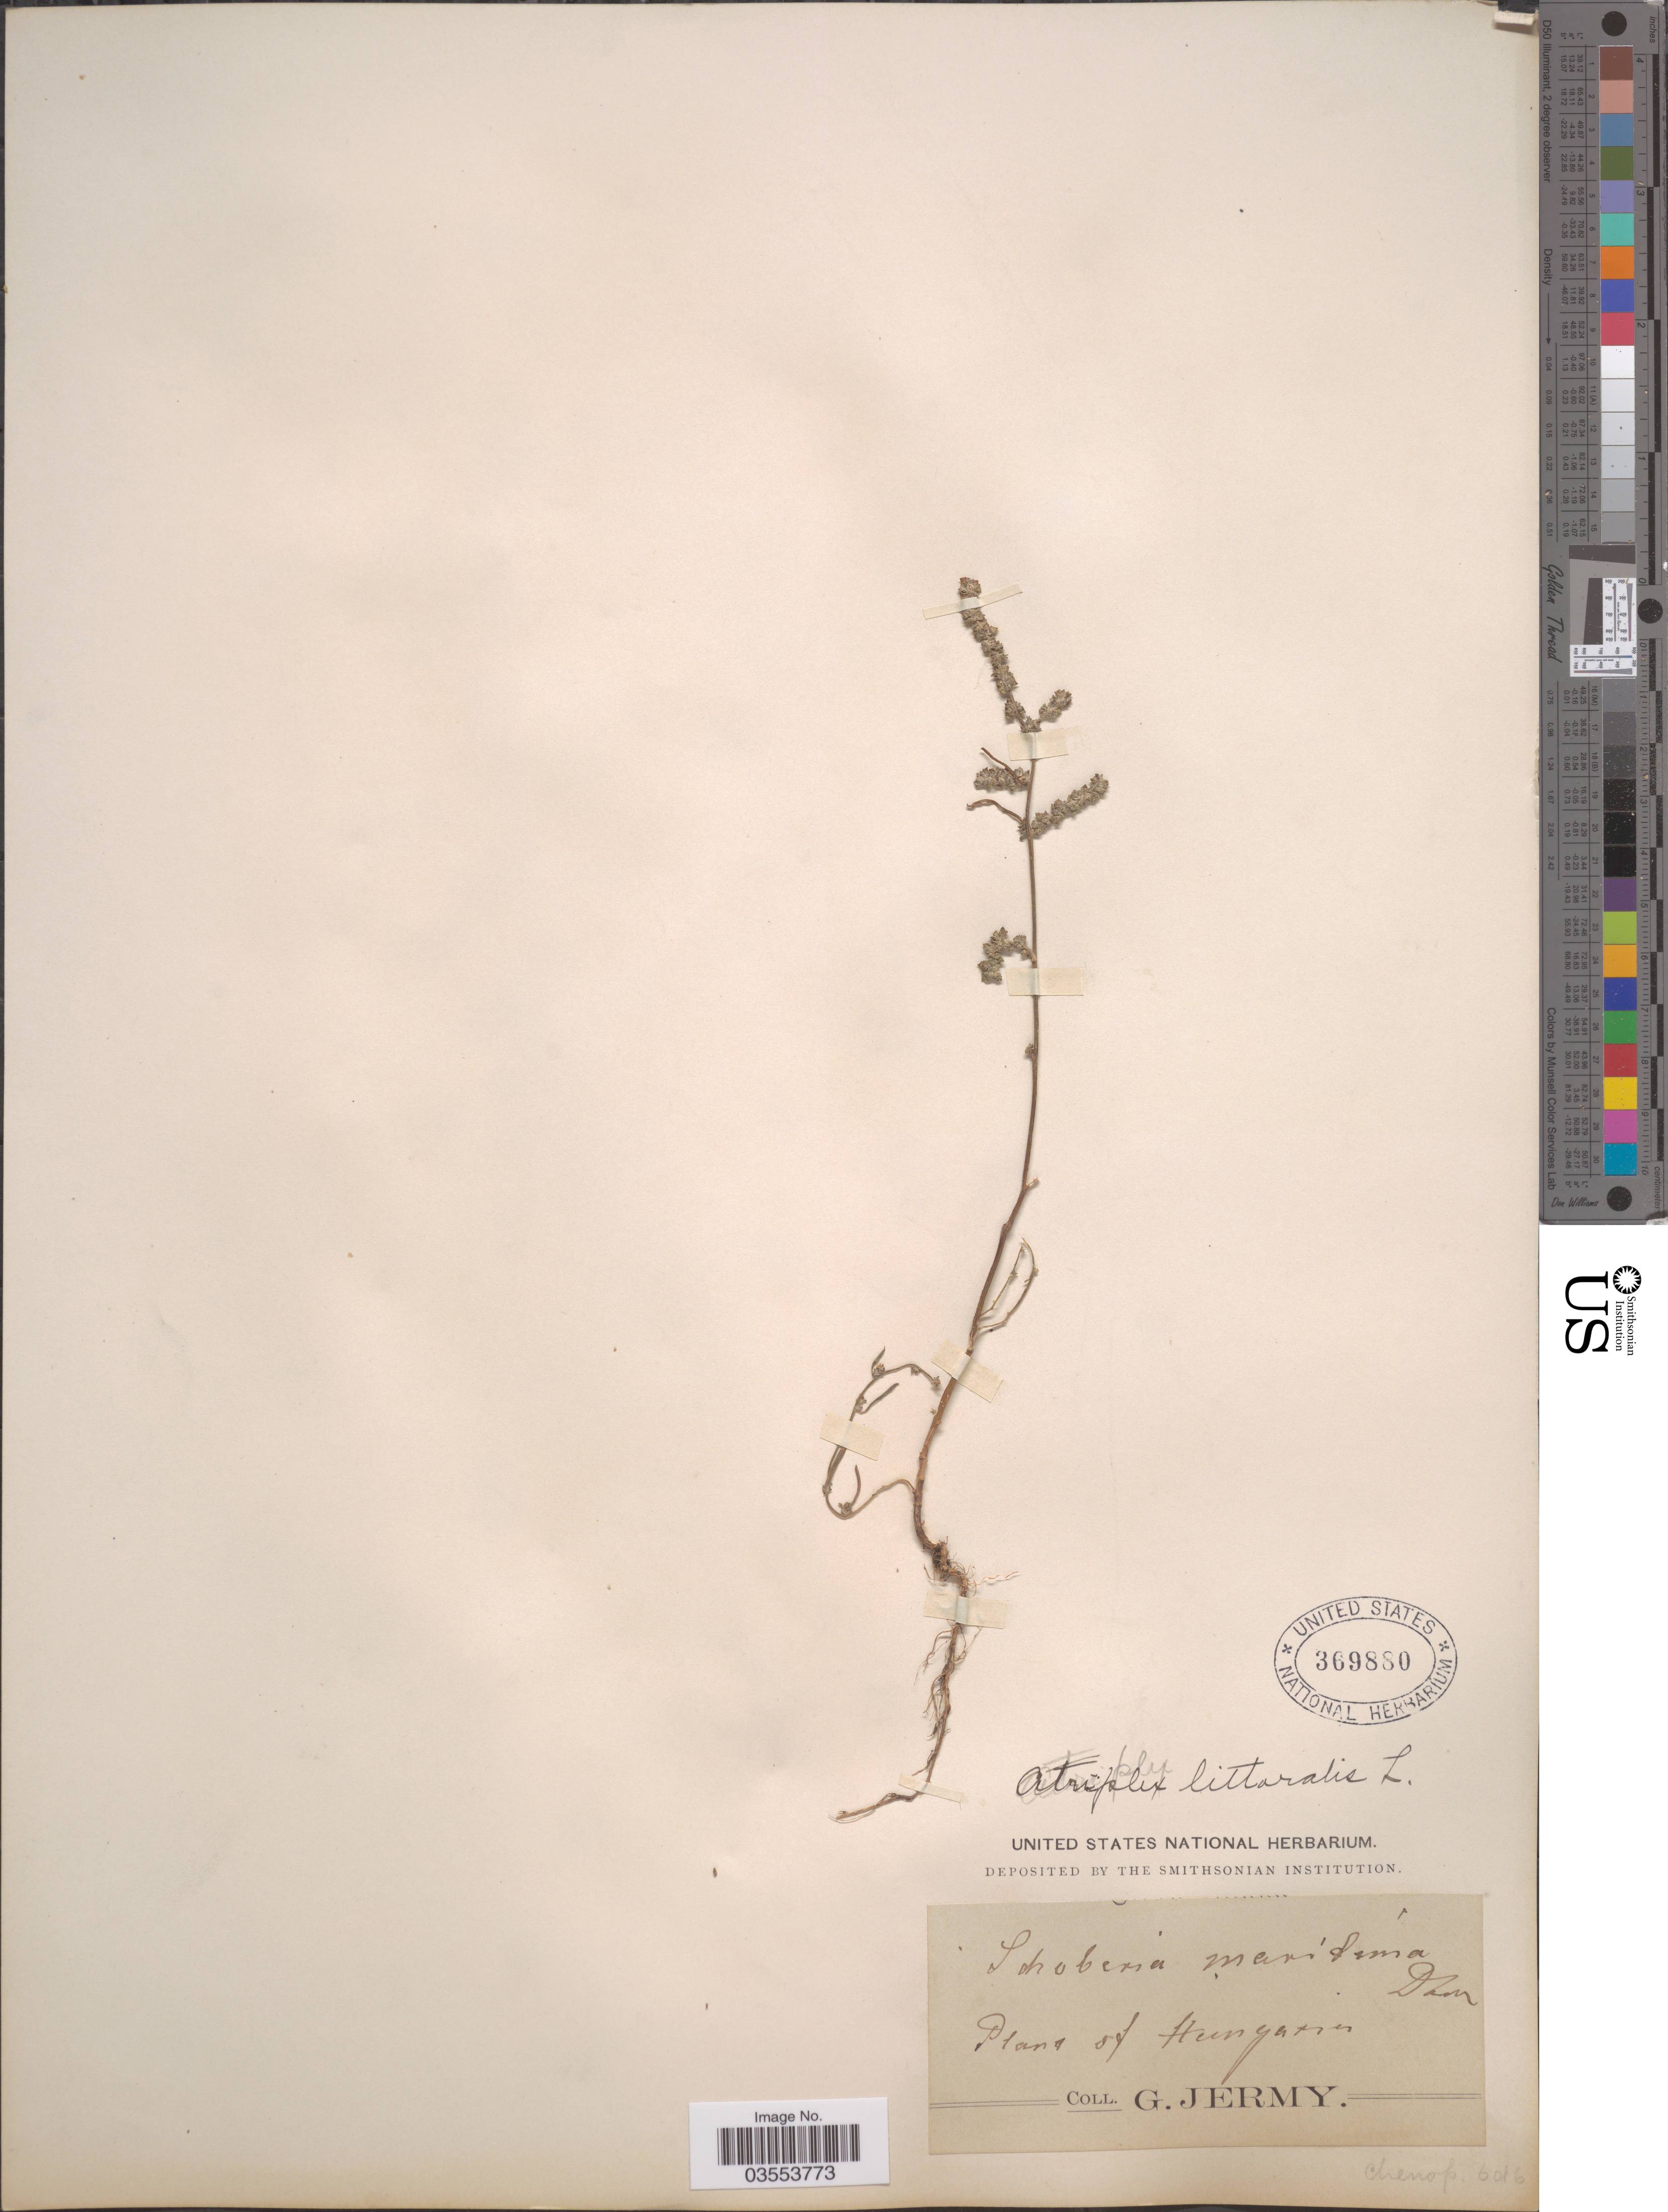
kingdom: Plantae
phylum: Tracheophyta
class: Magnoliopsida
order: Caryophyllales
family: Amaranthaceae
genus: Atriplex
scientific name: Atriplex littoralis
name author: L.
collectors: G. Jermy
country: Hungary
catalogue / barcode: US 369880